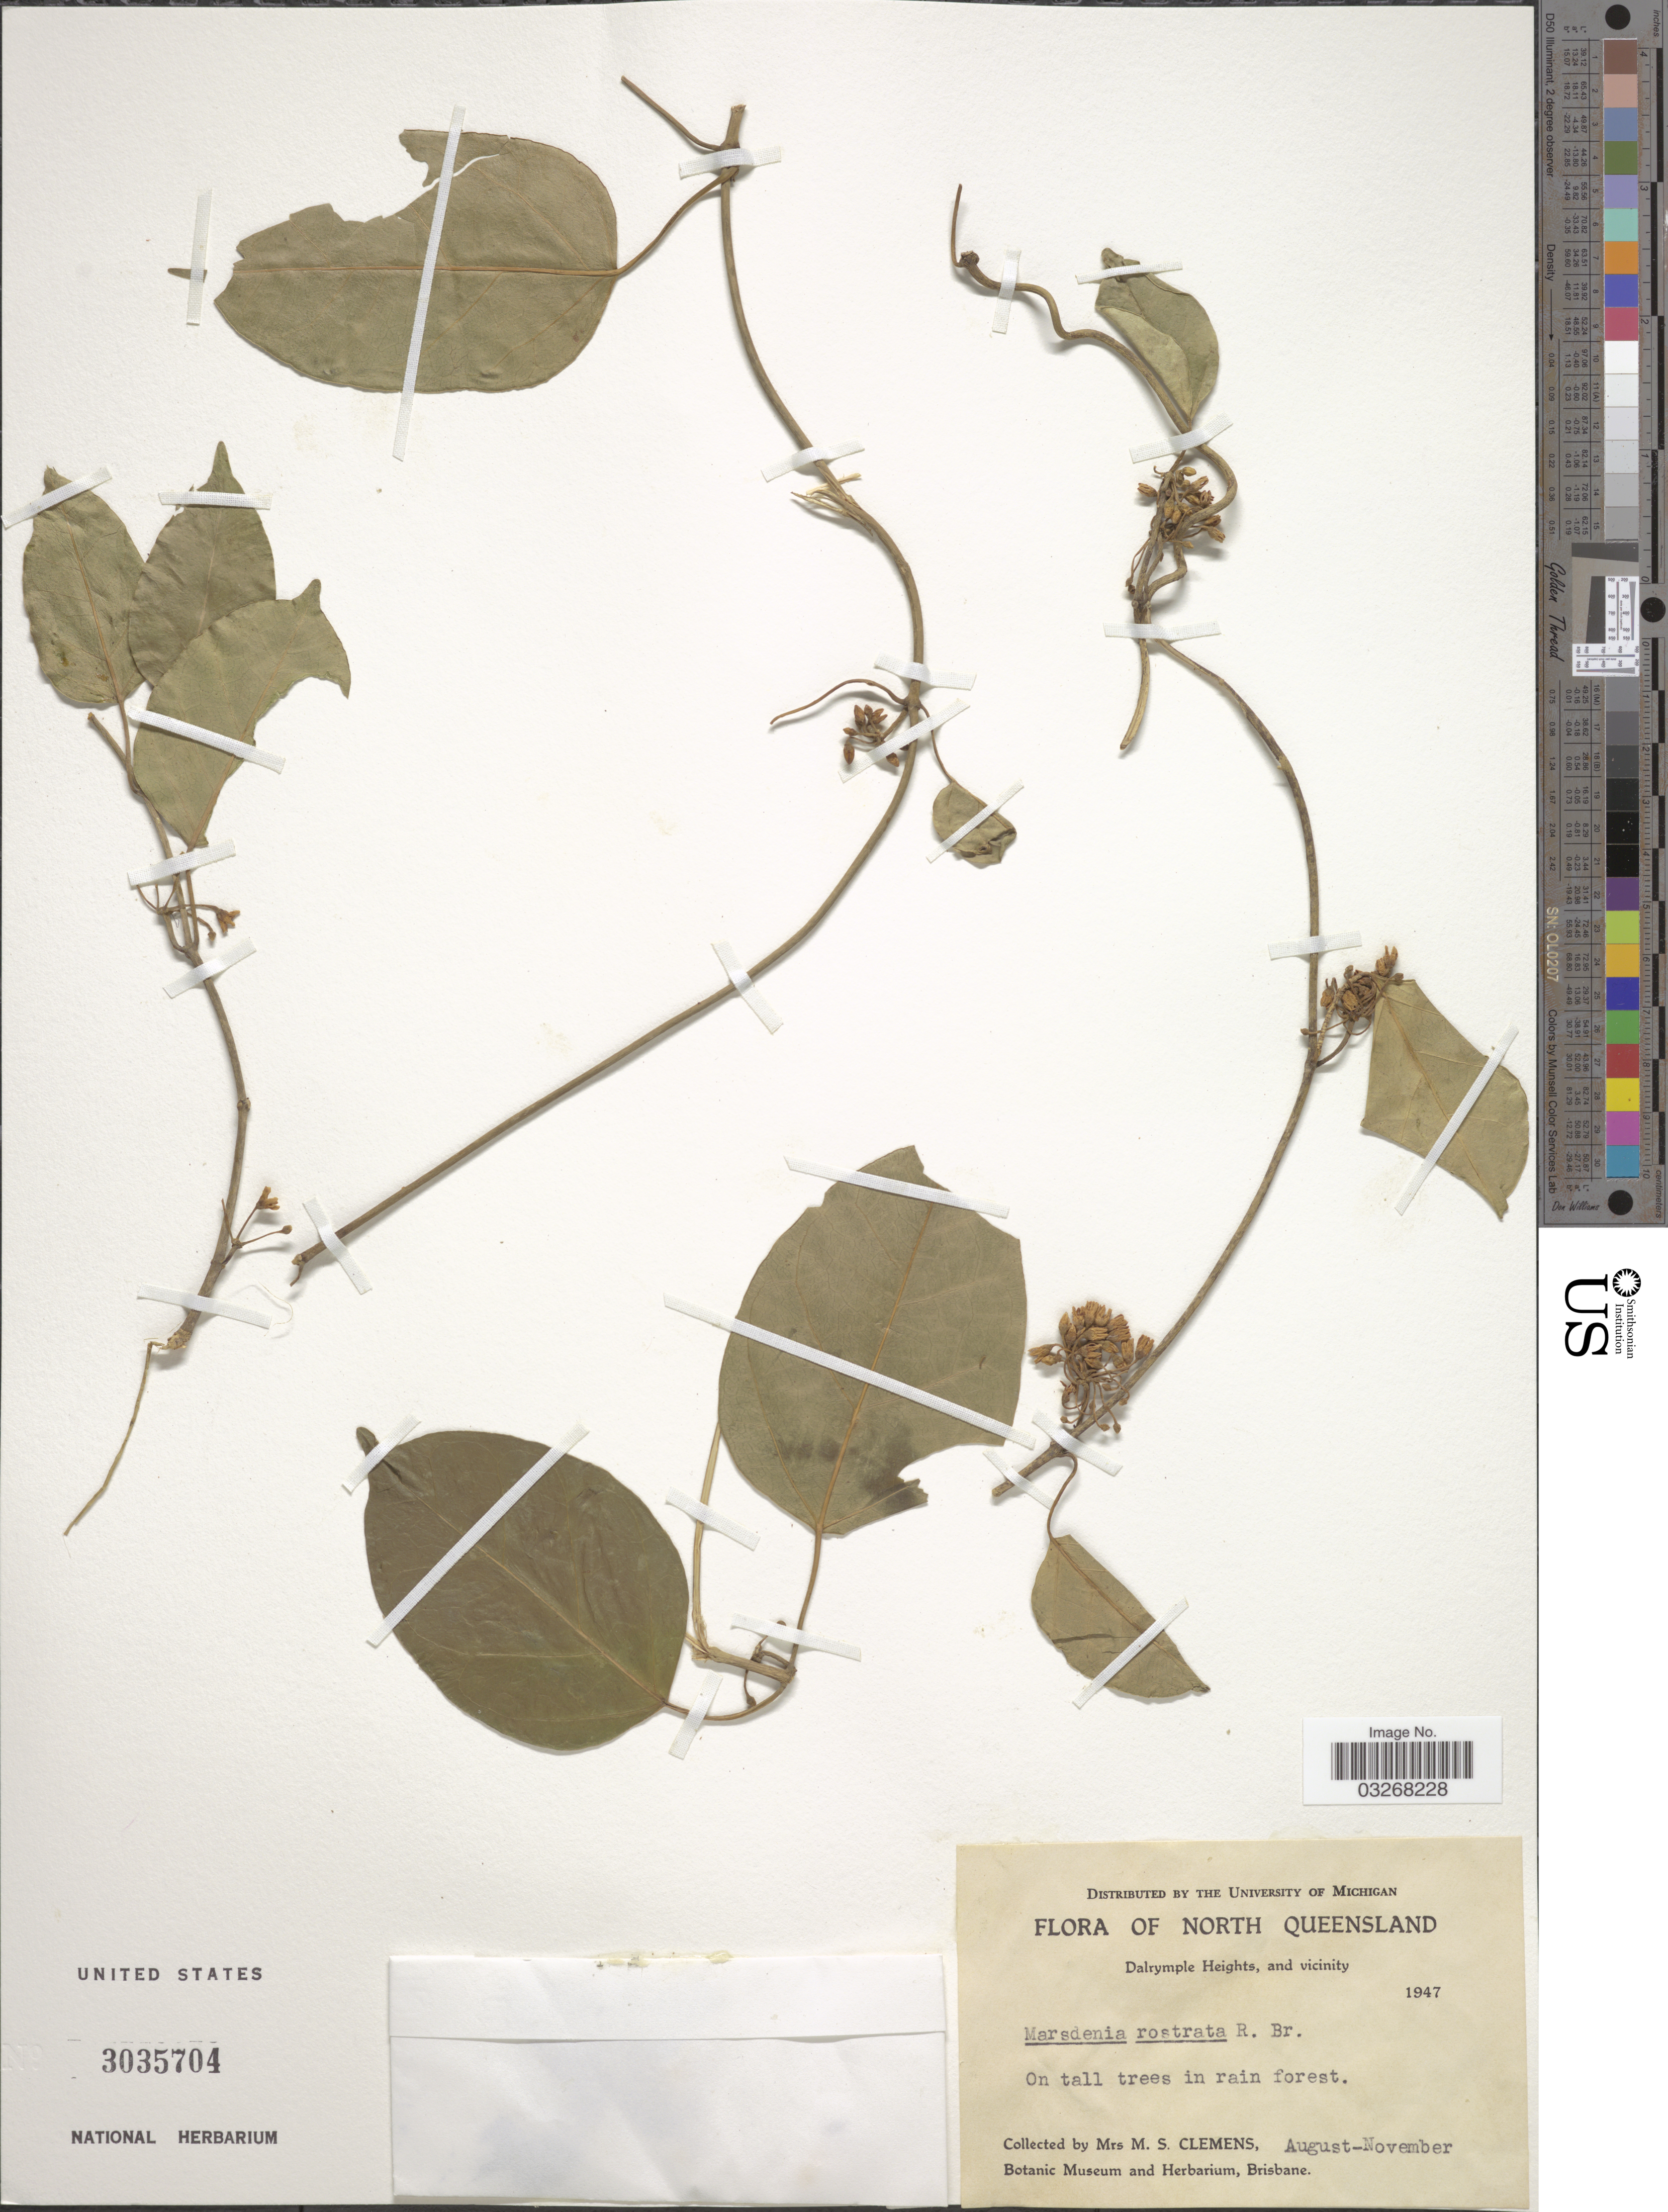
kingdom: Plantae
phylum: Tracheophyta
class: Magnoliopsida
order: Gentianales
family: Apocynaceae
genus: Marsdenia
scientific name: Marsdenia rostrata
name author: R. Br.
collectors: M. S. Clemens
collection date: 1947-08/1947-11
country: Australia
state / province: Queensland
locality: North Queensland. Dalrymple Heights, and vicinity.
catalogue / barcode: US 3035704